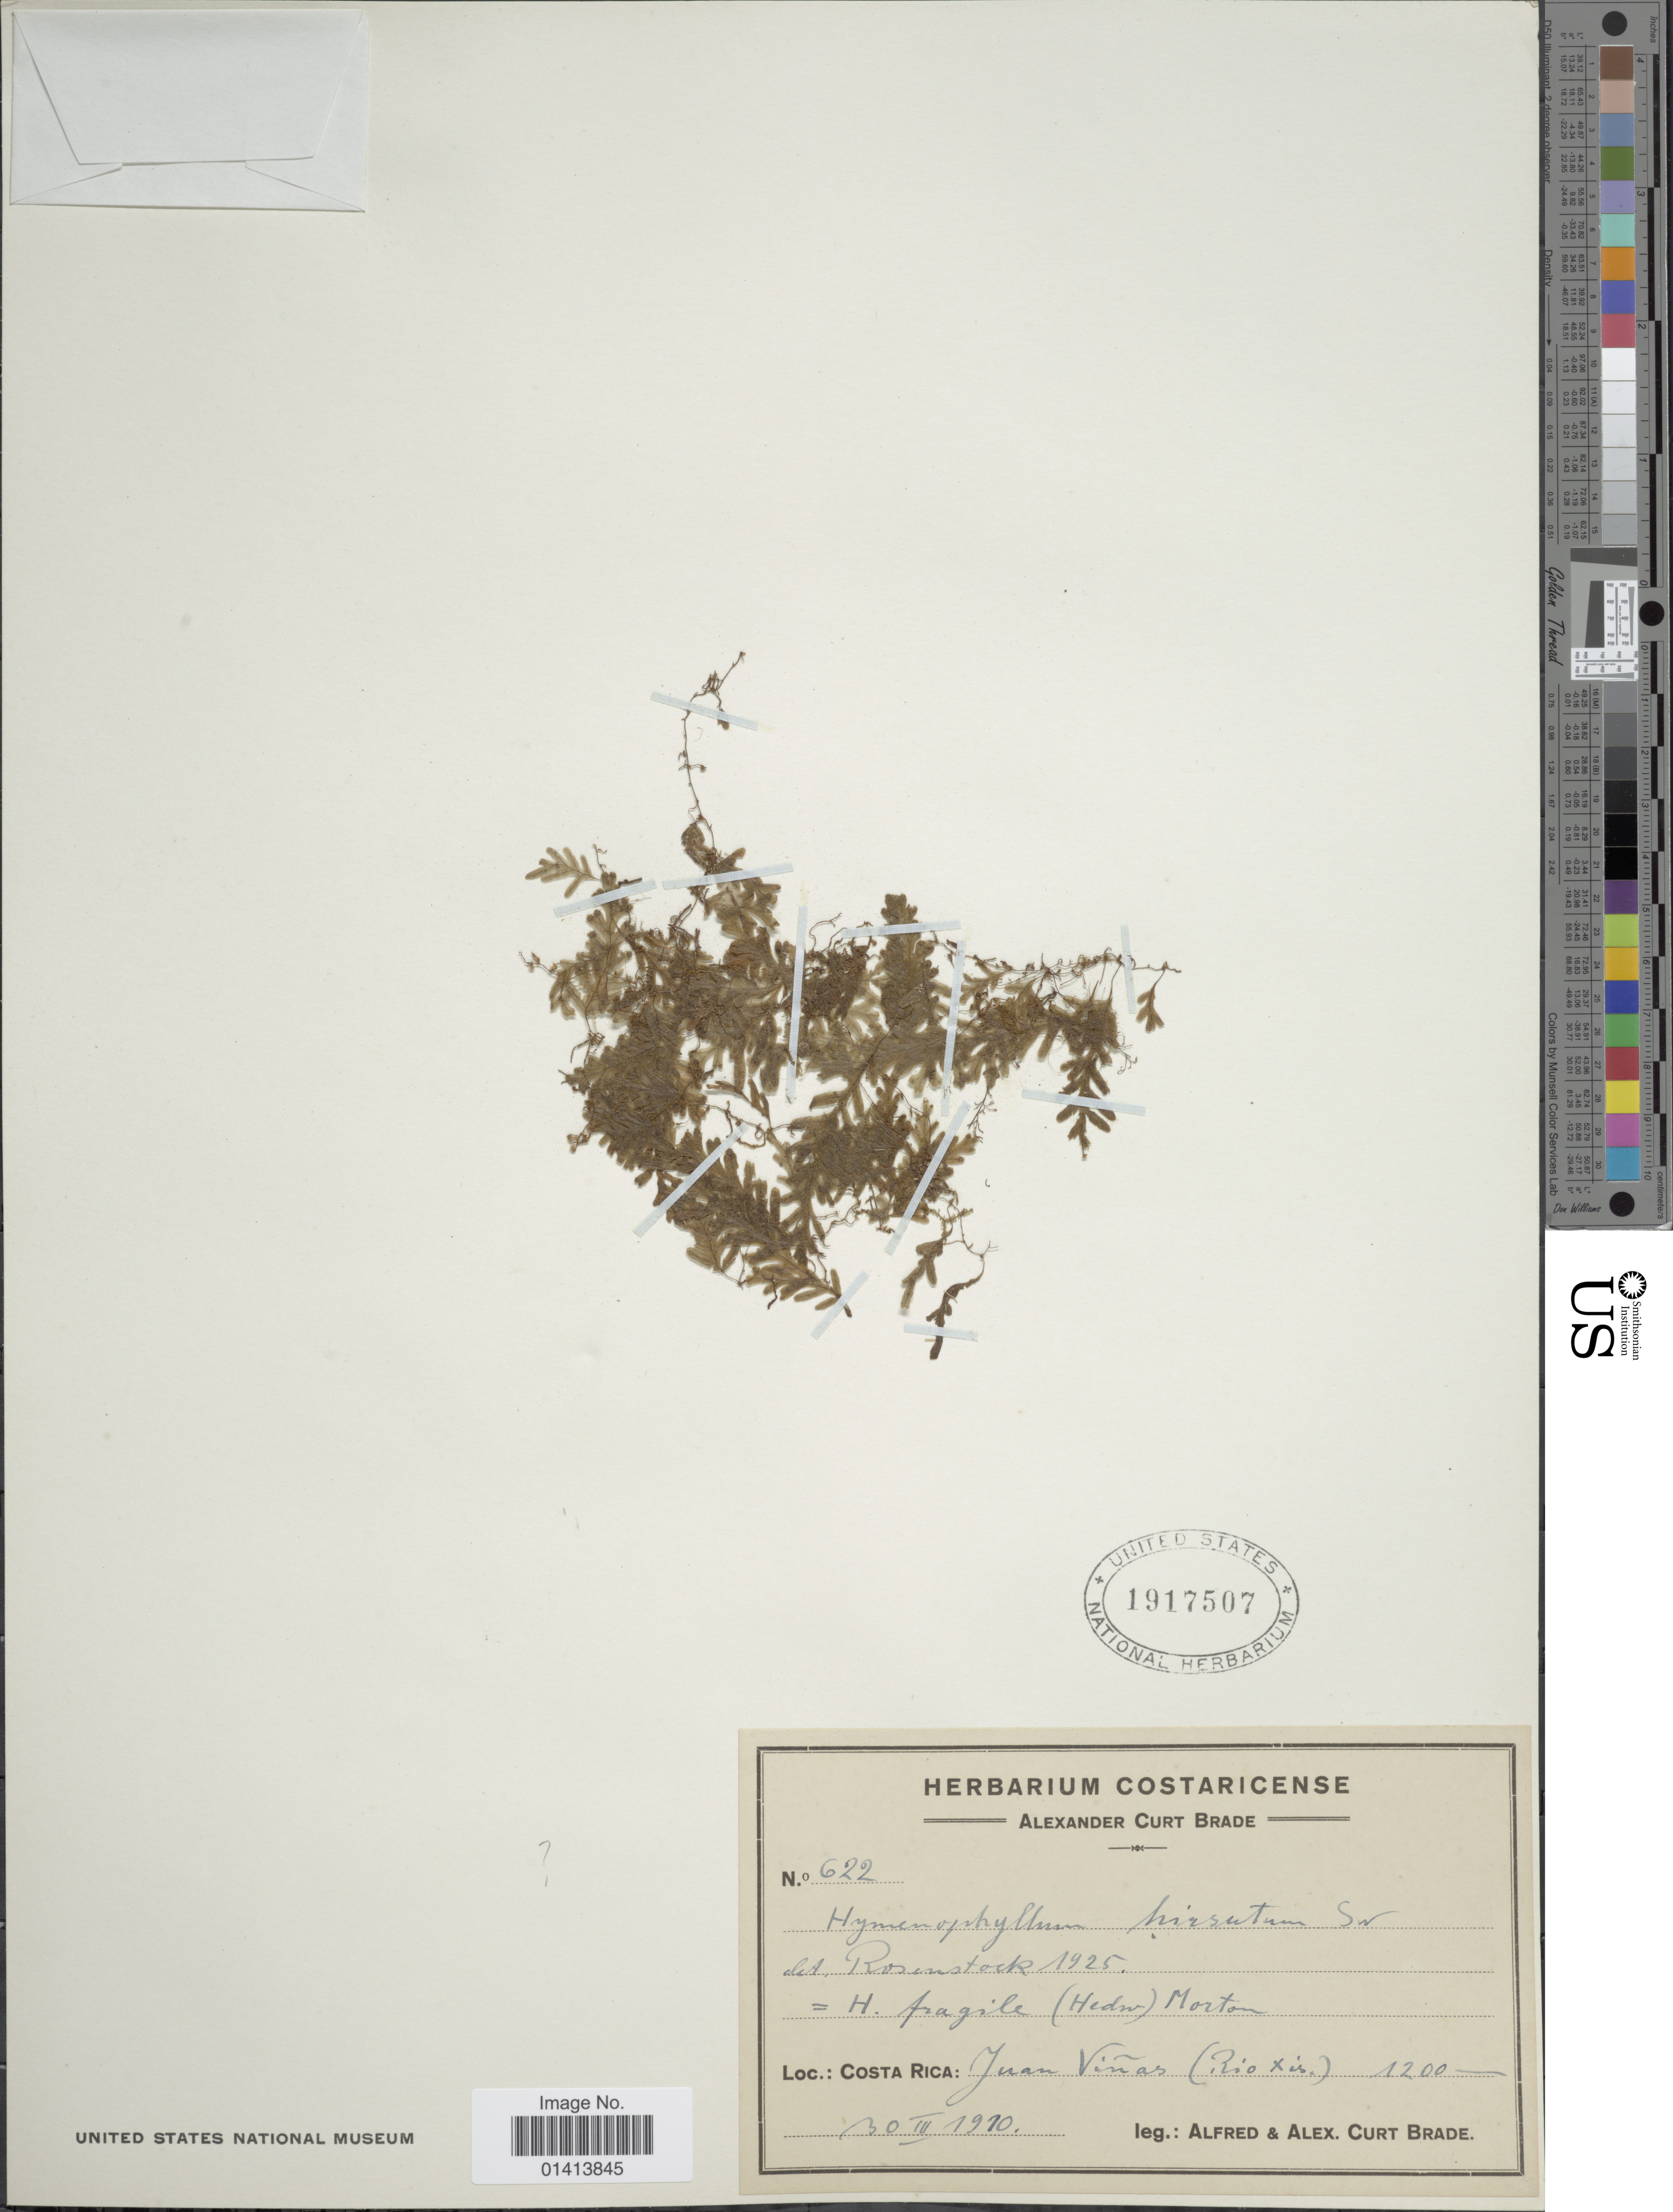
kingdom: Plantae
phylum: Tracheophyta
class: Polypodiopsida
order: Hymenophyllales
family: Hymenophyllaceae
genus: Hymenophyllum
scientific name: Hymenophyllum fragile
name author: (Hedw.) C.V. Morton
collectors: A. Brade & A. C. Brade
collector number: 622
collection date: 1910-03-30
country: Costa Rica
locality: Juan Viñas (Río Xir.)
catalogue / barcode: US 1917507